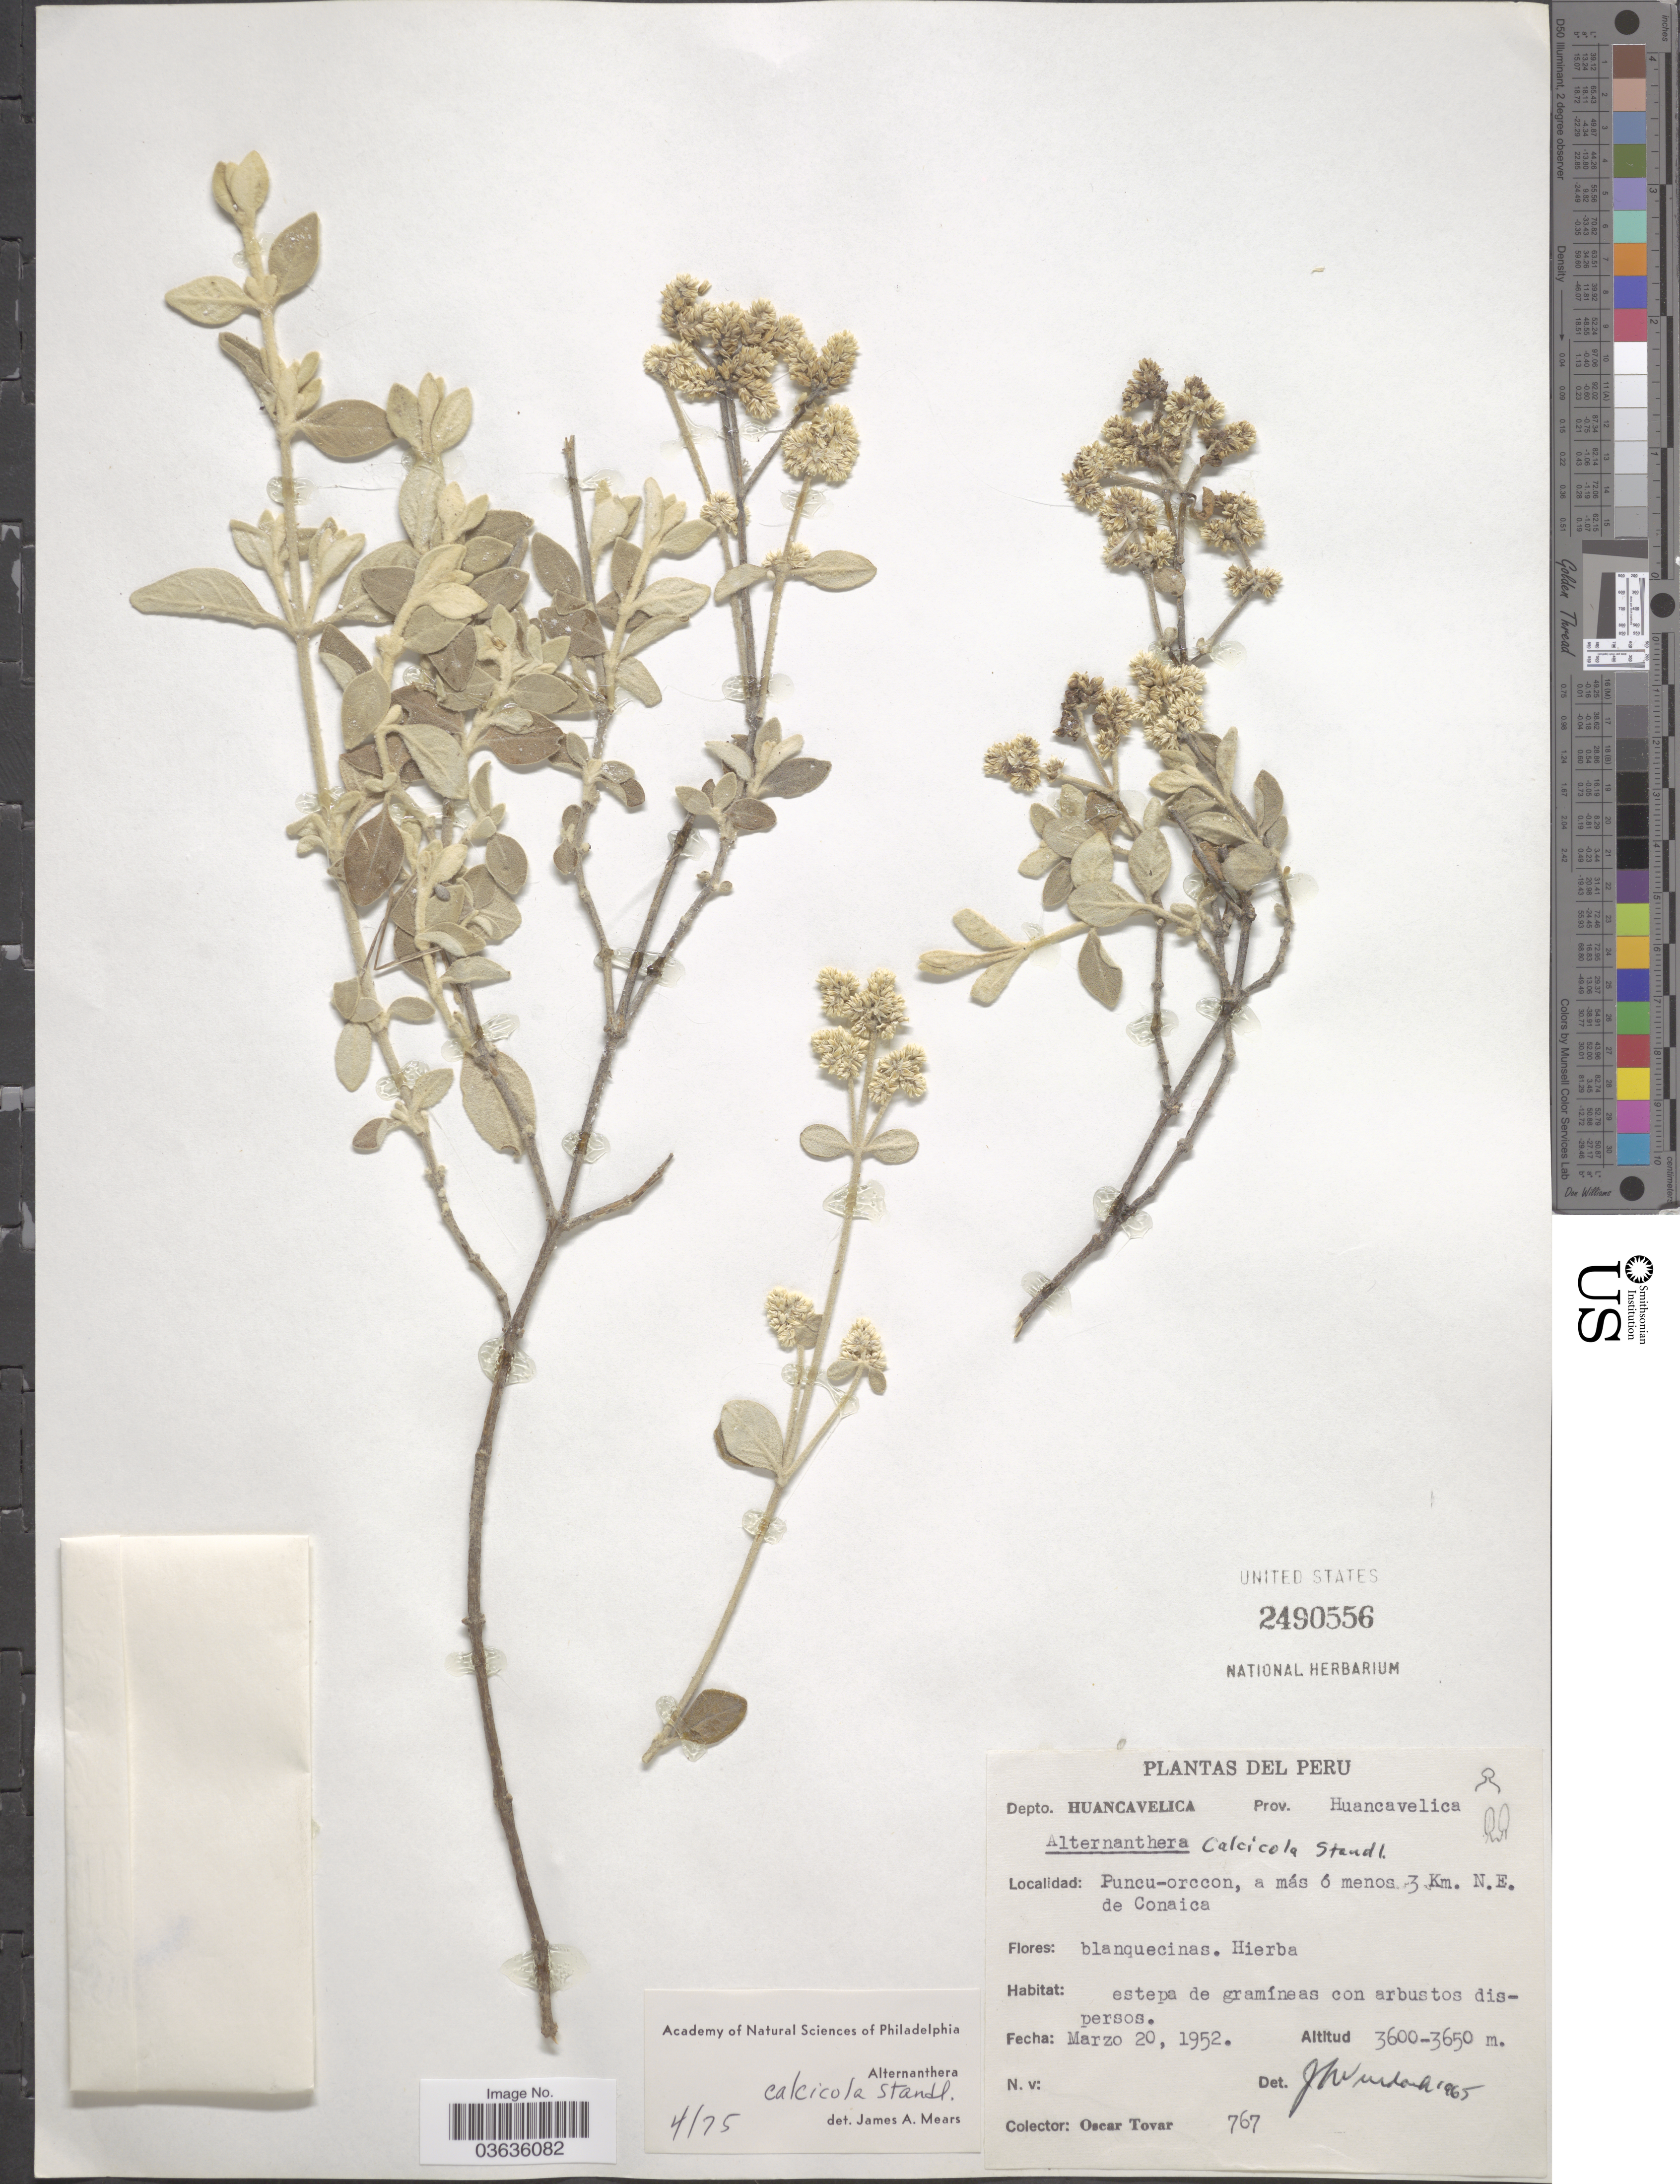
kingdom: Plantae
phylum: Tracheophyta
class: Magnoliopsida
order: Caryophyllales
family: Amaranthaceae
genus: Alternanthera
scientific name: Alternanthera calcicola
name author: Standl.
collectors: Ó. Tovar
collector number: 767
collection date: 1952-03-20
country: Peru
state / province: Huancavelica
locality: Depto. Huancavelica. Puncu-orccon, a más 6 menos 3 Km. N.E. de Conaica.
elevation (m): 3600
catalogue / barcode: US 2490556